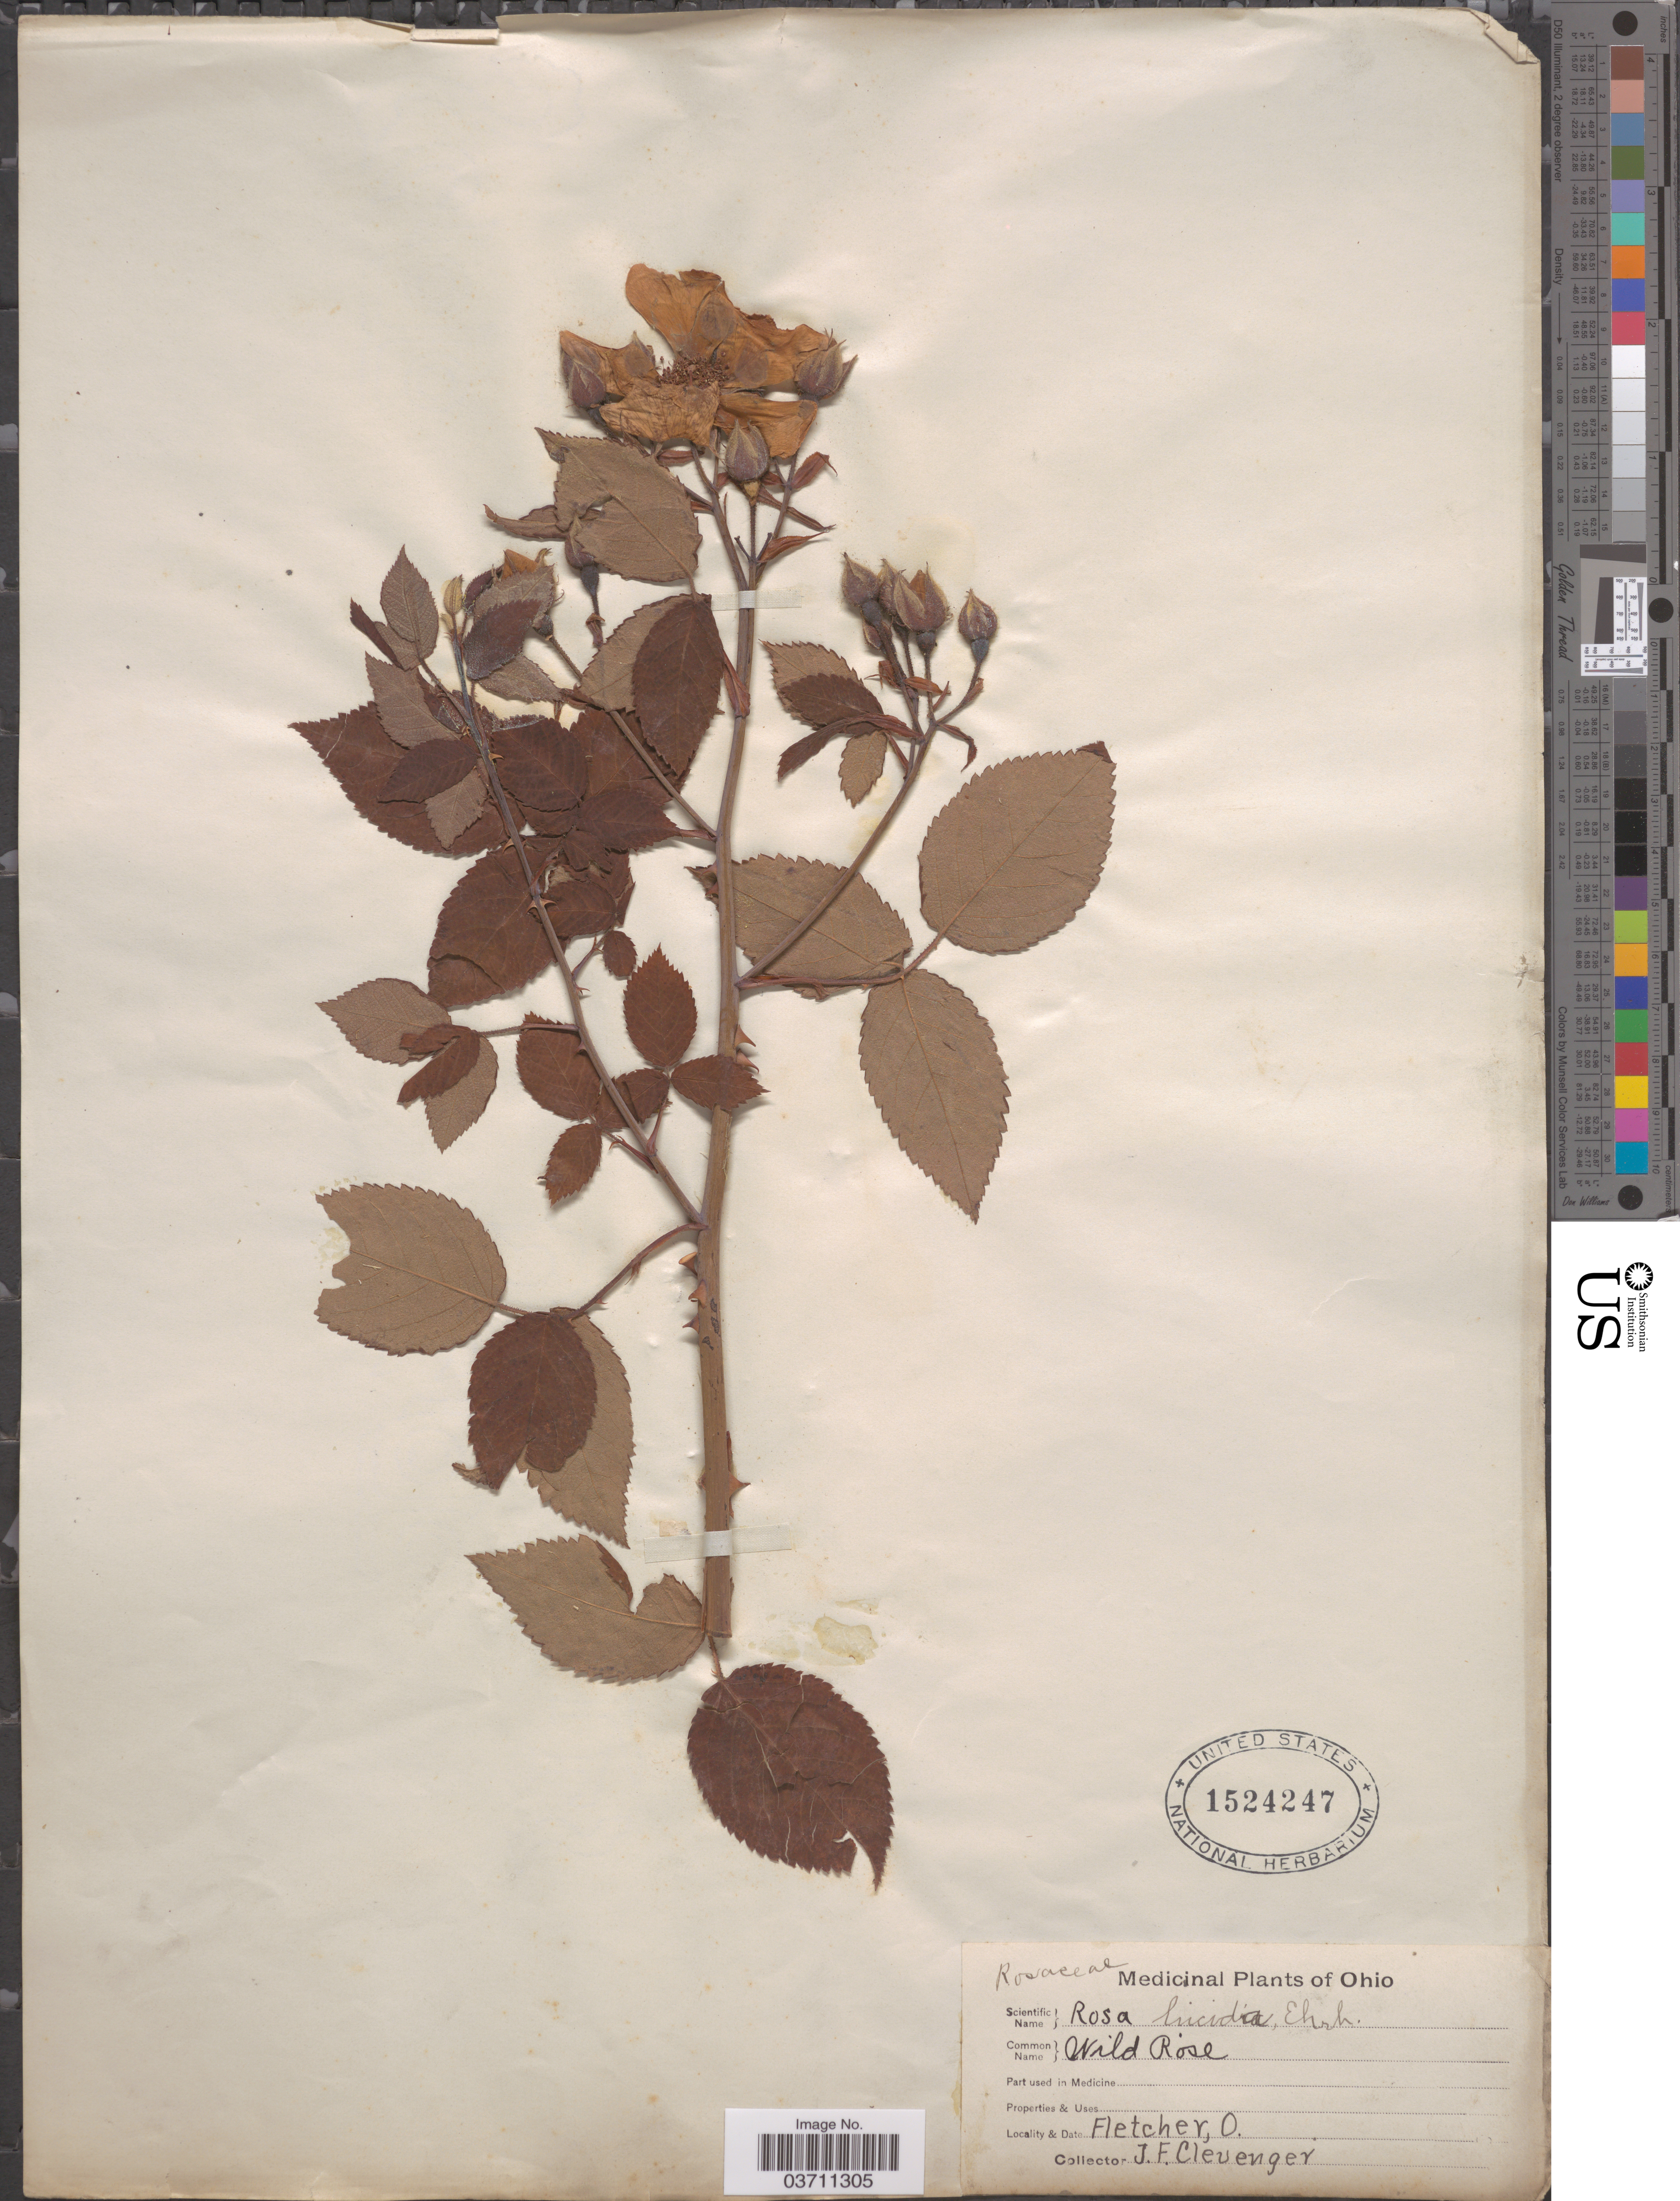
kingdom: Plantae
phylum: Tracheophyta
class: Magnoliopsida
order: Rosales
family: Rosaceae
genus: Rosa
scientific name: Rosa lucida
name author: Meehan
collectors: J. F. Clevenger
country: United States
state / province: Ohio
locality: Fletcher.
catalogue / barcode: US 1524247